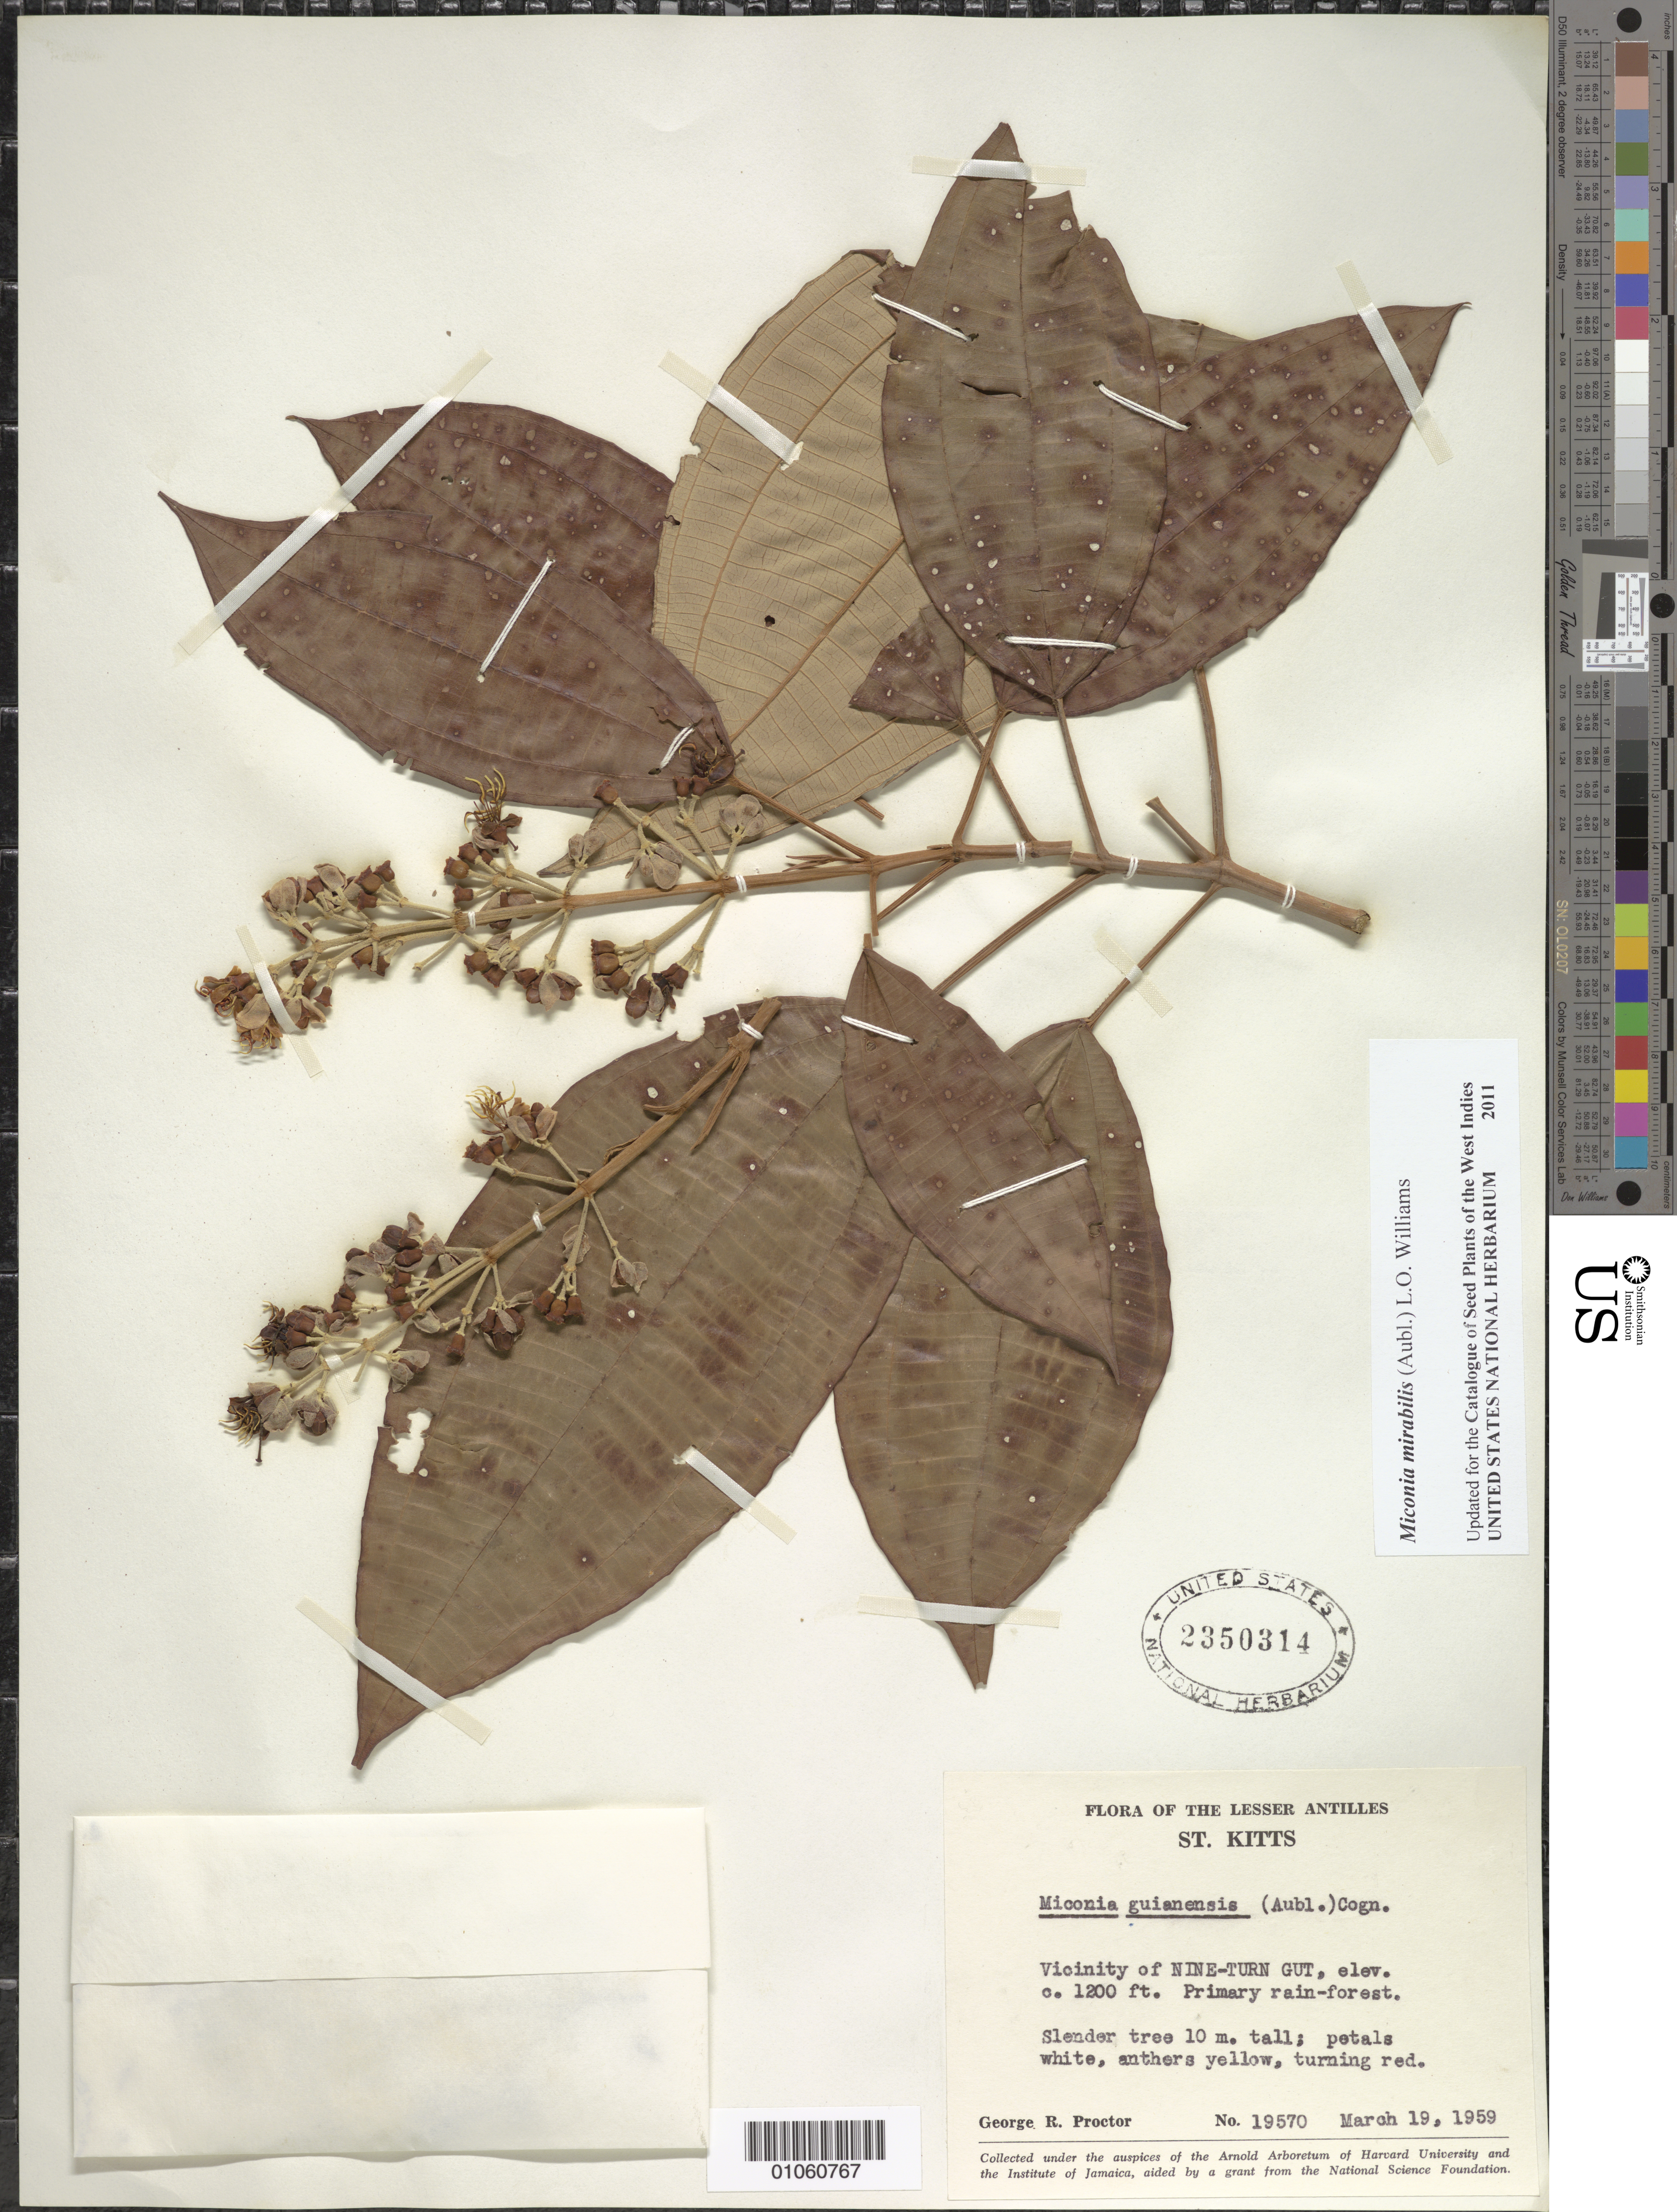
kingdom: Plantae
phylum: Tracheophyta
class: Magnoliopsida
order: Myrtales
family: Melastomataceae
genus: Miconia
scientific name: Miconia mirabilis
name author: (Aubl.) L.O. Williams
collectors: G. R. Proctor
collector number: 19570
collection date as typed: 19 Mar 1959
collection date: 1959-03-19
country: St. Christopher-Nevis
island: St. Christopher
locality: Nine-Turn Gut vicinity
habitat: Primary rainforest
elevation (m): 366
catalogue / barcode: US 2350314